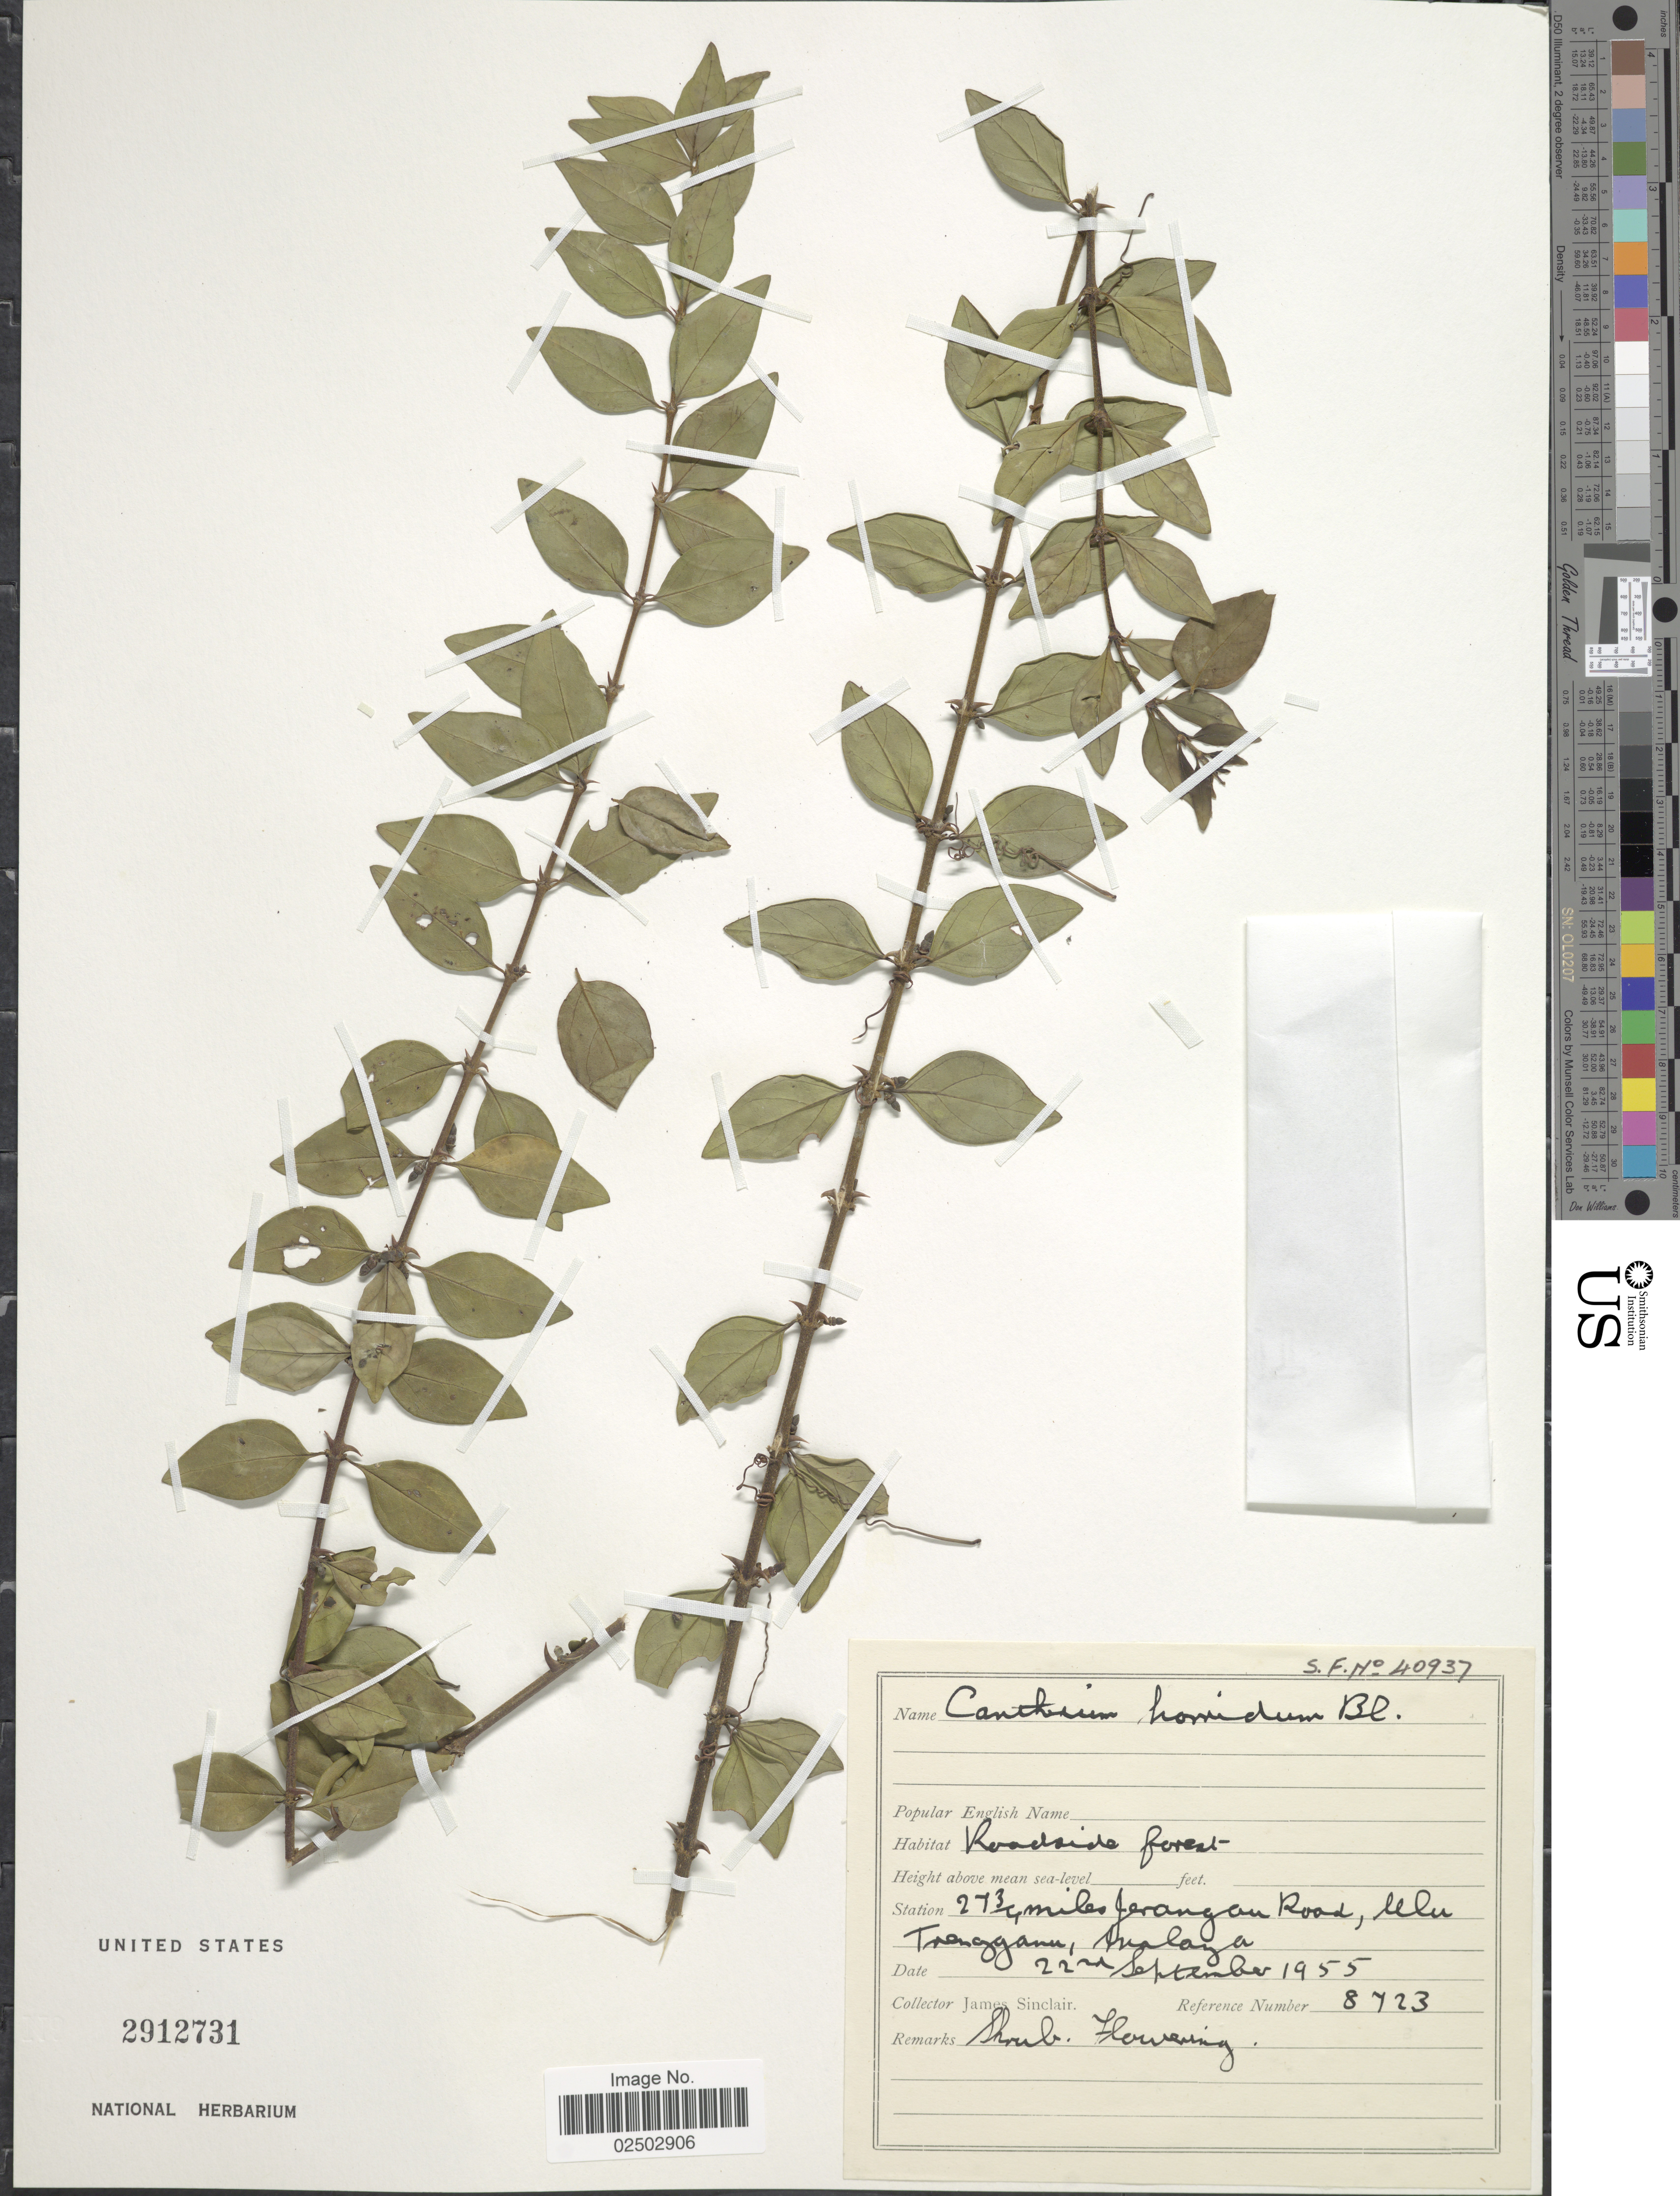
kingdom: Plantae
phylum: Tracheophyta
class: Magnoliopsida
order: Gentianales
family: Rubiaceae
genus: Canthium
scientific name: Canthium horridum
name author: Blume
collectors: J. Sinclair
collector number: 8723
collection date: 1955-09-22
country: Malaysia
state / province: Terengganu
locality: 27 3/4 miles Jerangan Road, Ulu Trengganu, Malaya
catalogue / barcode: US 2912731